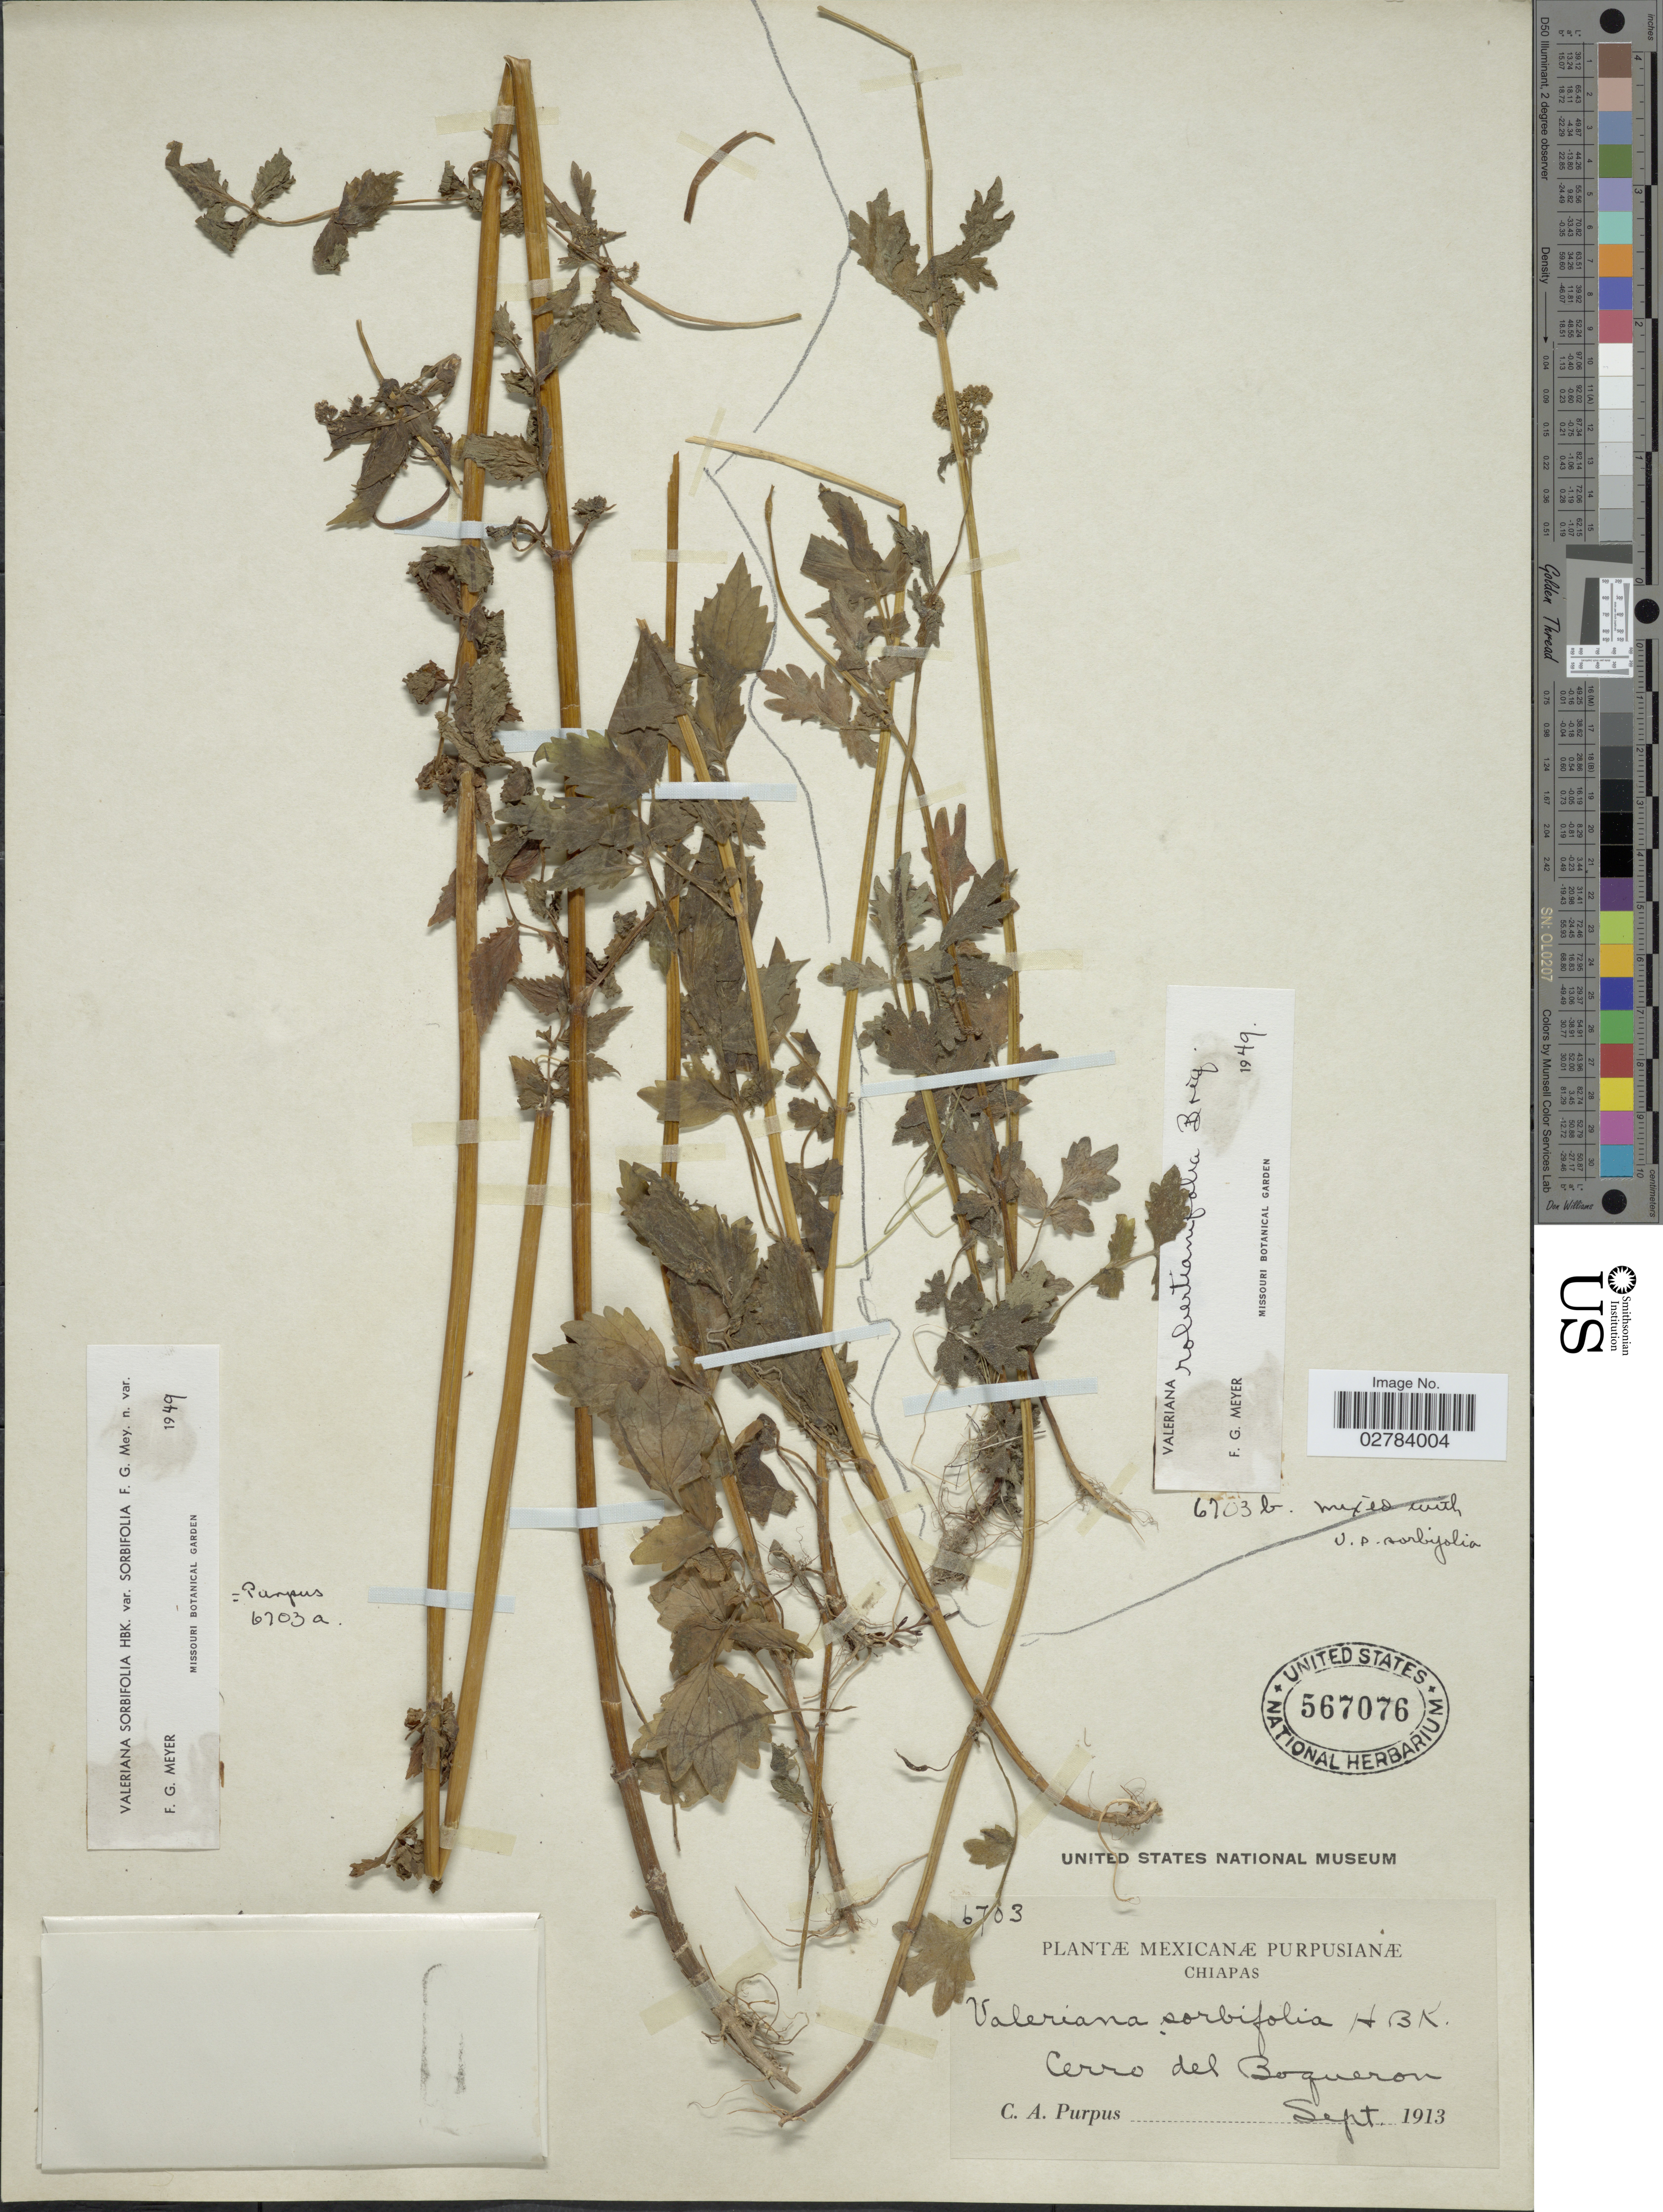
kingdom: Plantae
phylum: Tracheophyta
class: Magnoliopsida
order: Dipsacales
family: Caprifoliaceae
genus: Valeriana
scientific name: Valeriana robertianifolia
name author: Briq.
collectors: C. A. Purpus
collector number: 6703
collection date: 1913-09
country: Mexico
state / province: Chiapas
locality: Cerro del Bogueron.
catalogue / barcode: US 567076